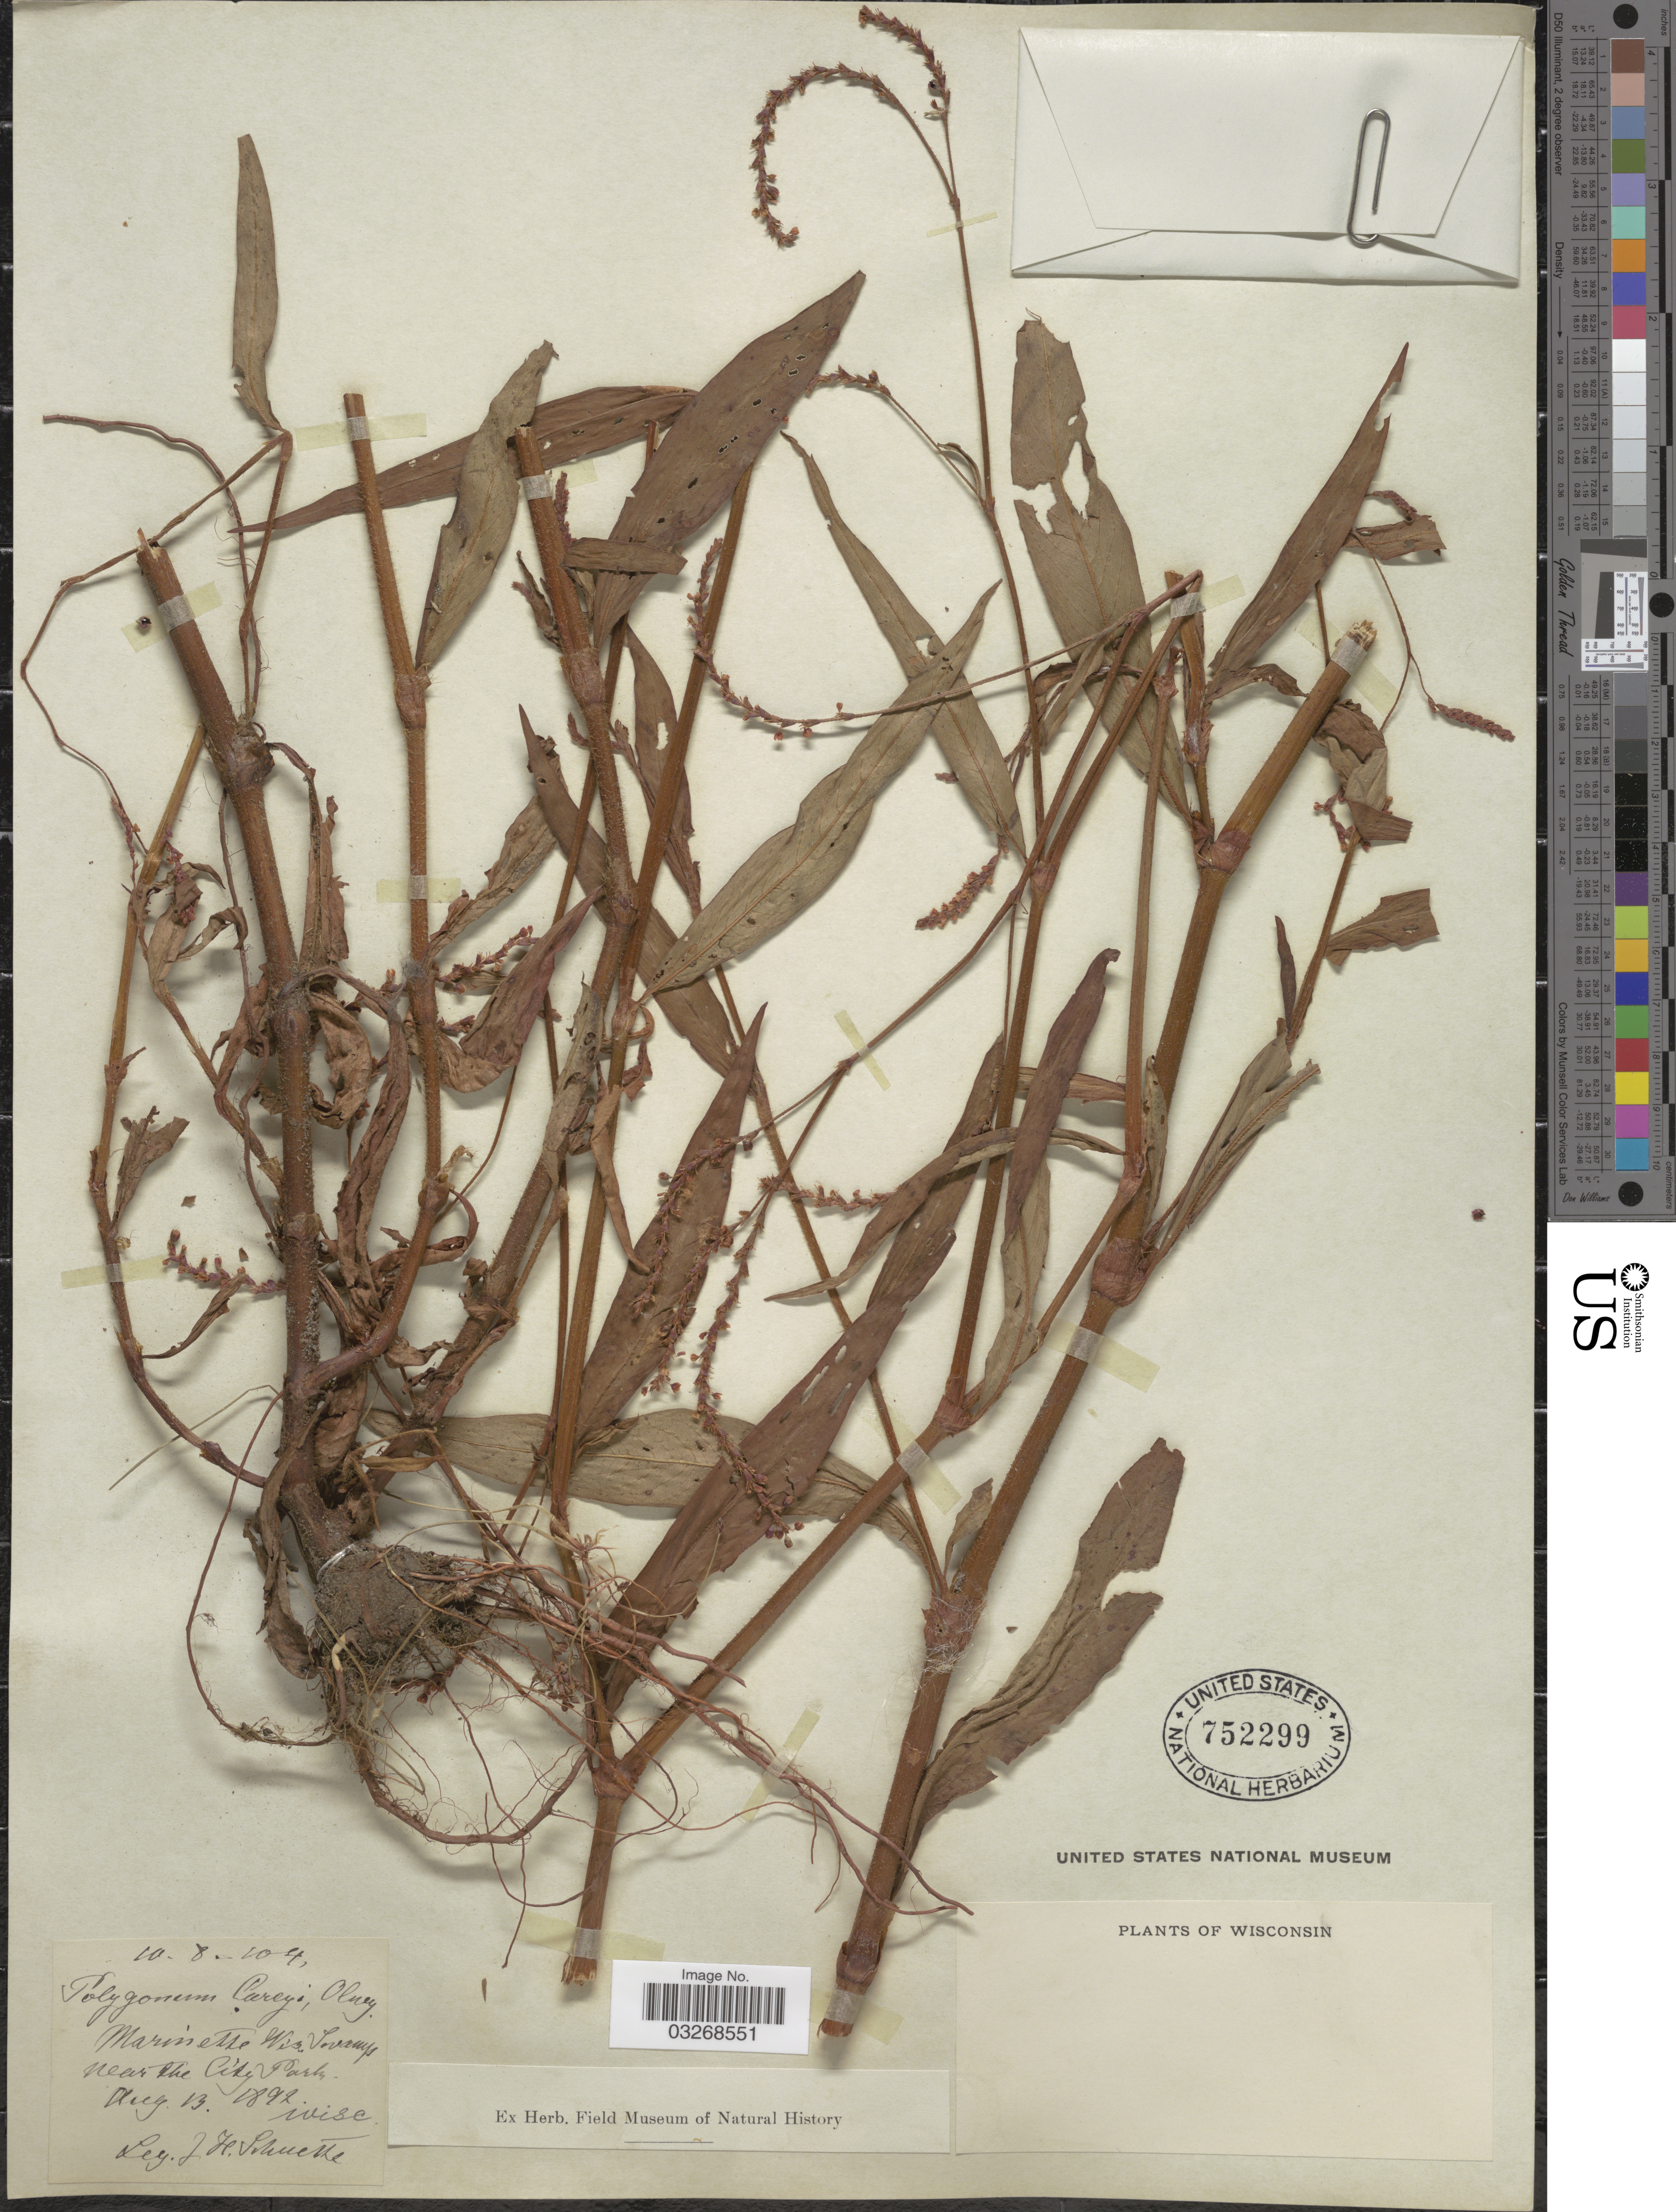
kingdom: Plantae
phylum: Tracheophyta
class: Magnoliopsida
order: Caryophyllales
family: Polygonaceae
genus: Persicaria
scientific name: Persicaria careyi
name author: (Olney) Greene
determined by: Atha, D. E.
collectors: J. H. Schuette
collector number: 108104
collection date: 1892-08-13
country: United States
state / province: Wisconsin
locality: Marinette Wis. Swamps near the City Park.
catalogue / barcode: US 752299